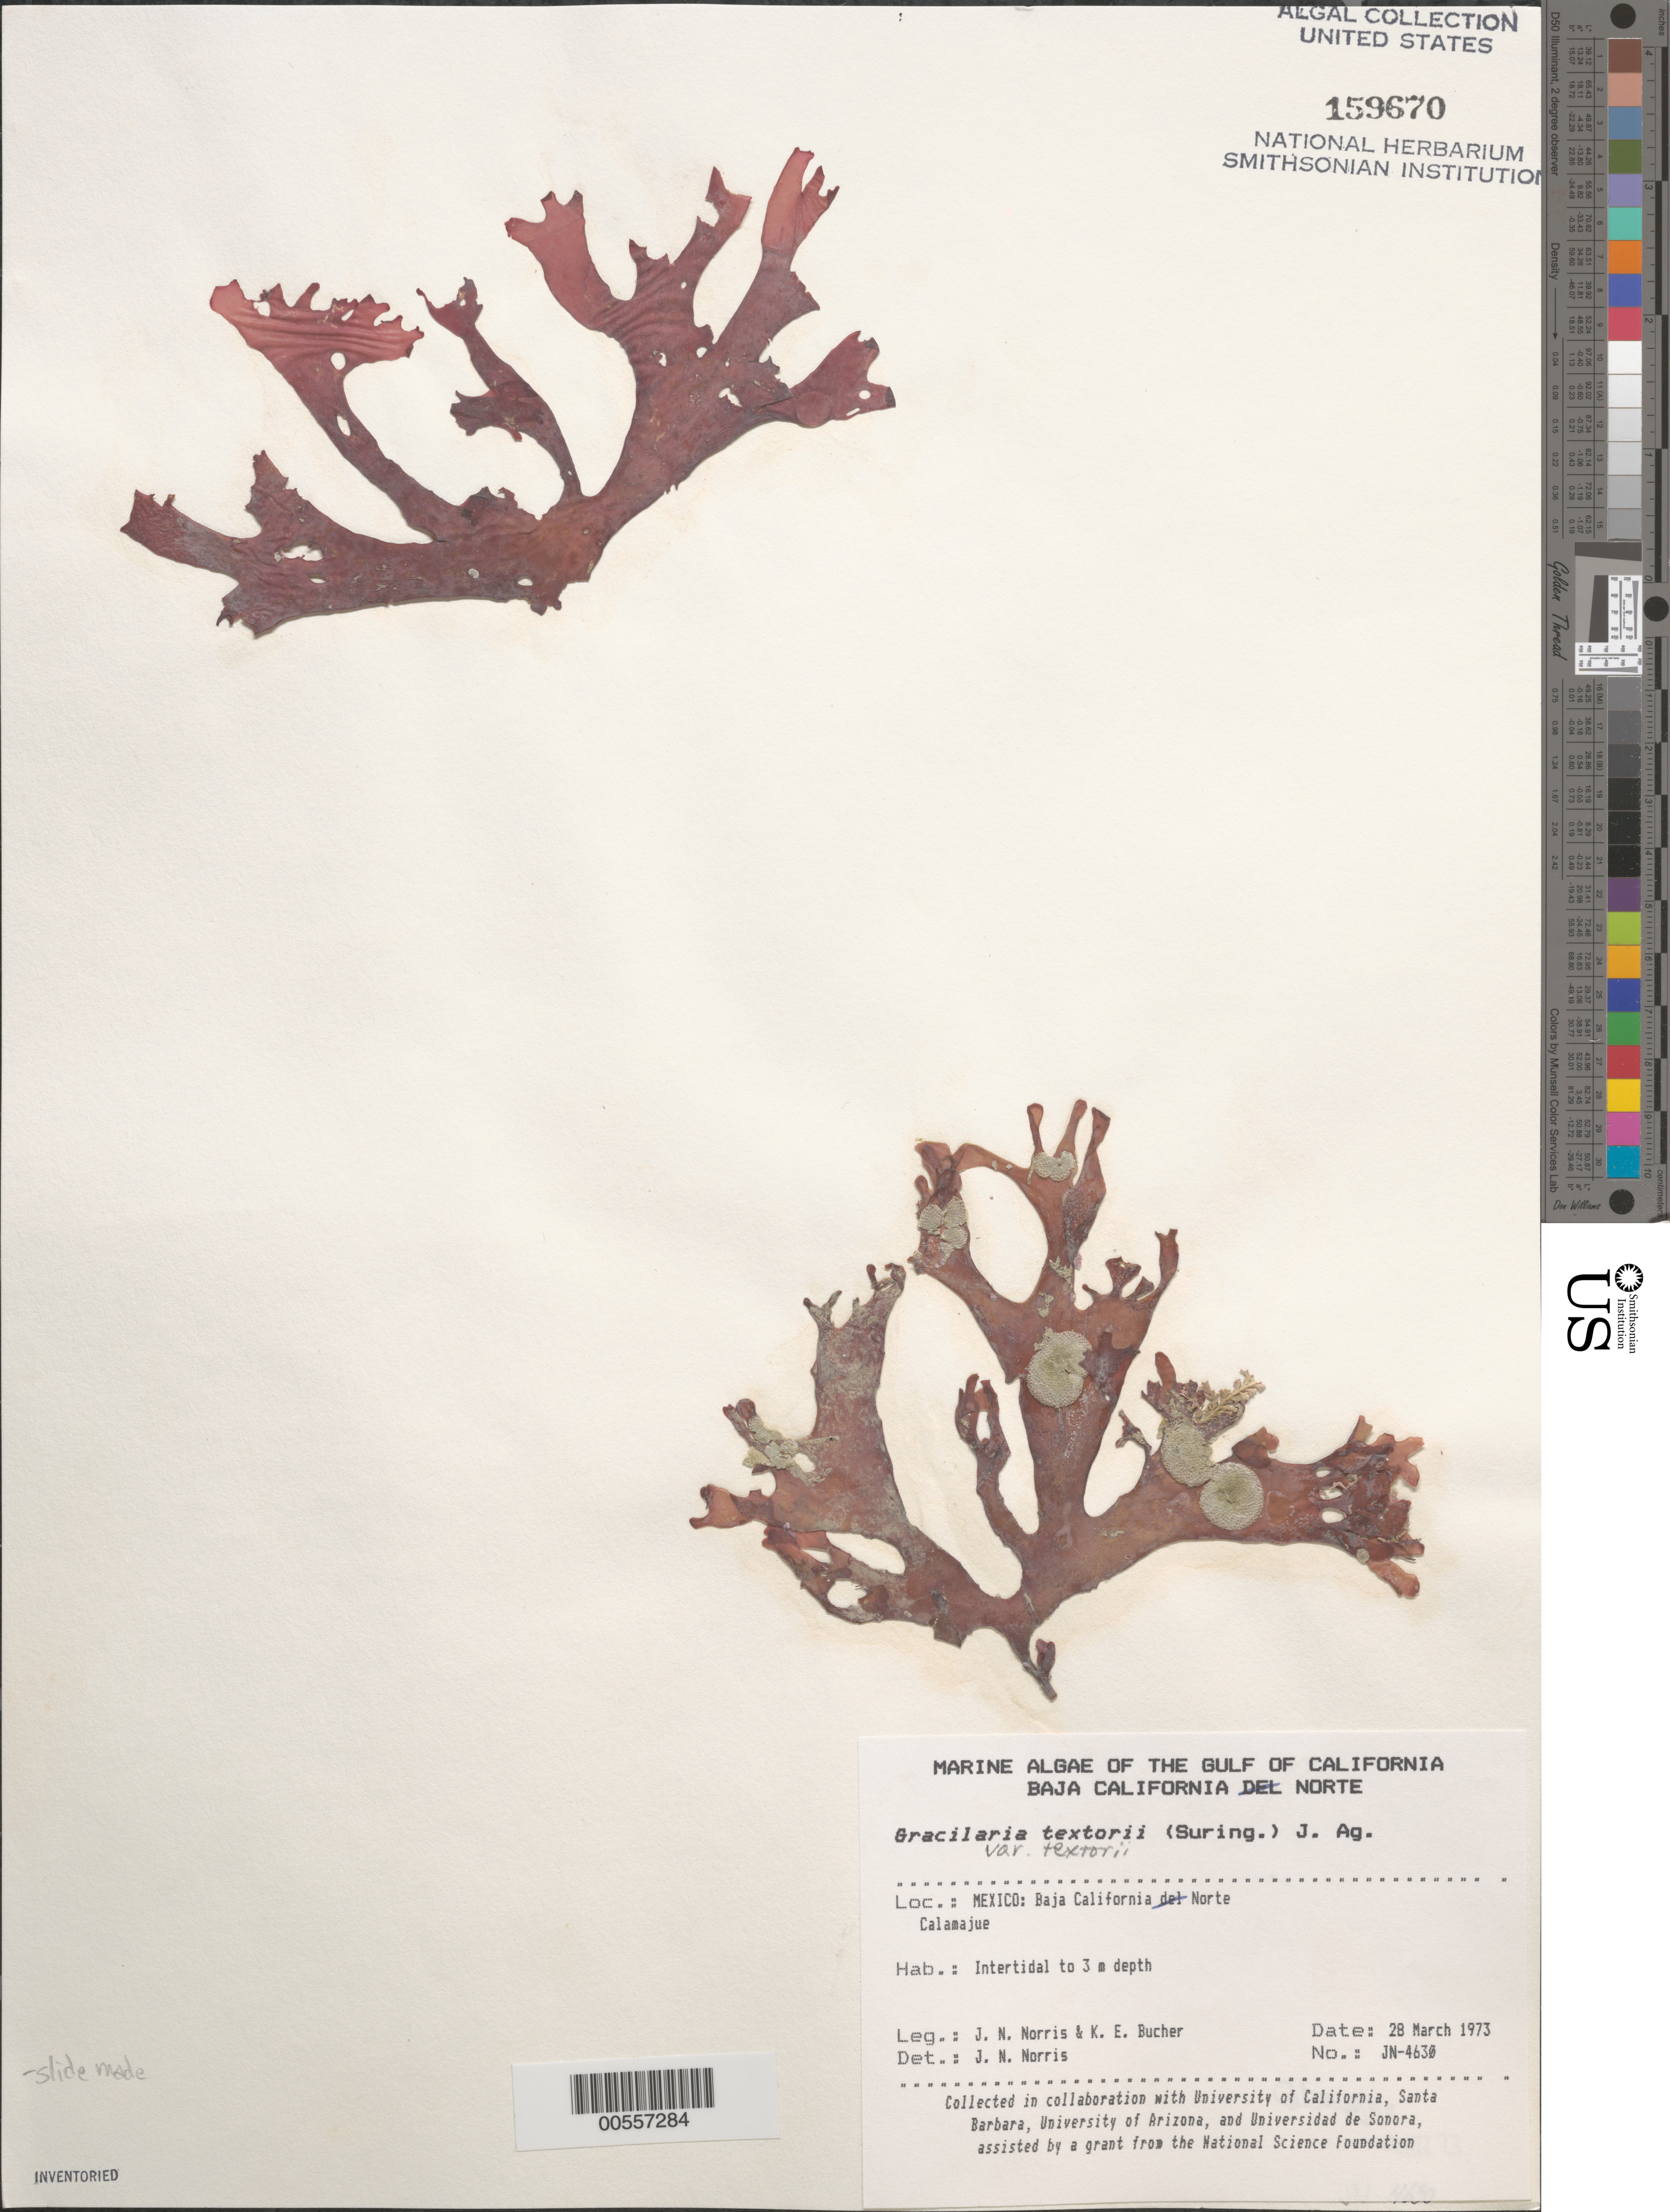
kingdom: Plantae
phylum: Rhodophyta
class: Florideophyceae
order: Gracilariales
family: Gracilariaceae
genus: Gracilaria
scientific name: Gracilaria textorii var. textorii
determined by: Norris, James N.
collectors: J. N. Norris & K. E. Bucher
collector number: JN-4630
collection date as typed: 28 Mar 1973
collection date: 1973-03-28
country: Mexico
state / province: Baja California Norte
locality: Calamajue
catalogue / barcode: US 159670